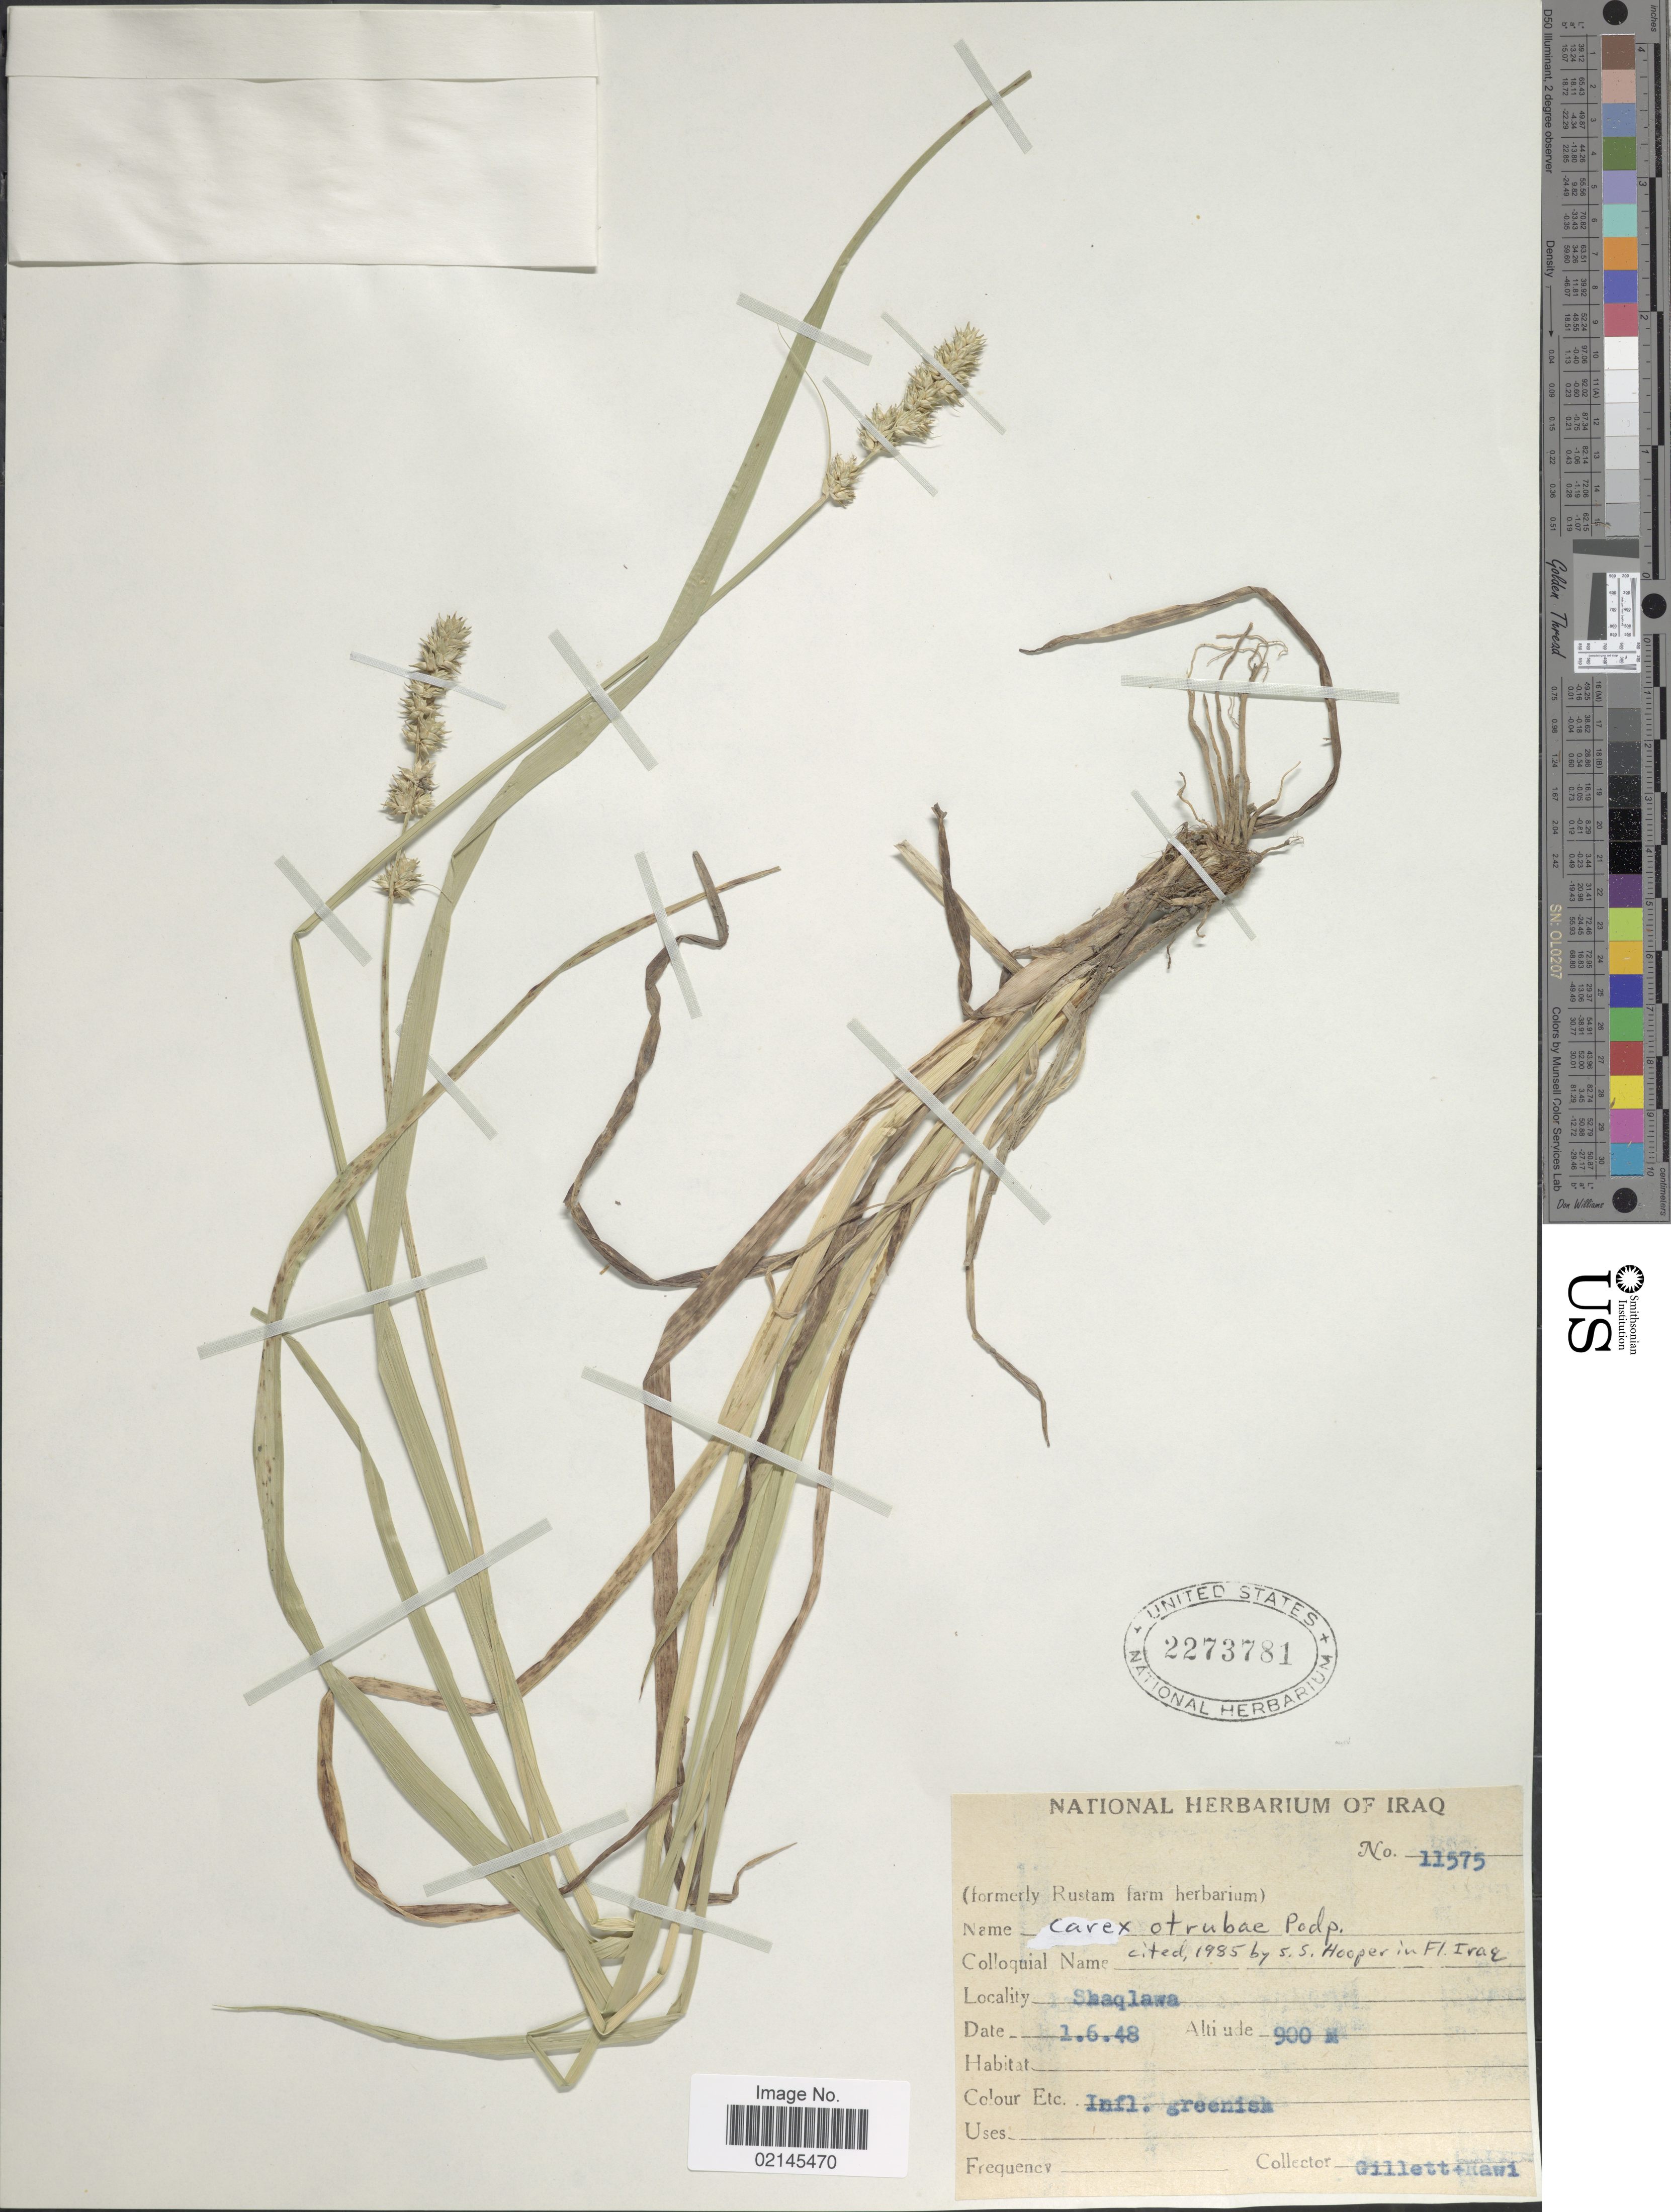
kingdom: Plantae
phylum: Tracheophyta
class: Liliopsida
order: Poales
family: Cyperaceae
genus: Carex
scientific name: Carex otrubae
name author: Podp.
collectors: Gillett, -- & -. Rawi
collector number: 11575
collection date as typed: Transcribed d/m/y: 1/6/48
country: Iraq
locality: Shaqlawa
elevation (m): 900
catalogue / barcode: US 2273781